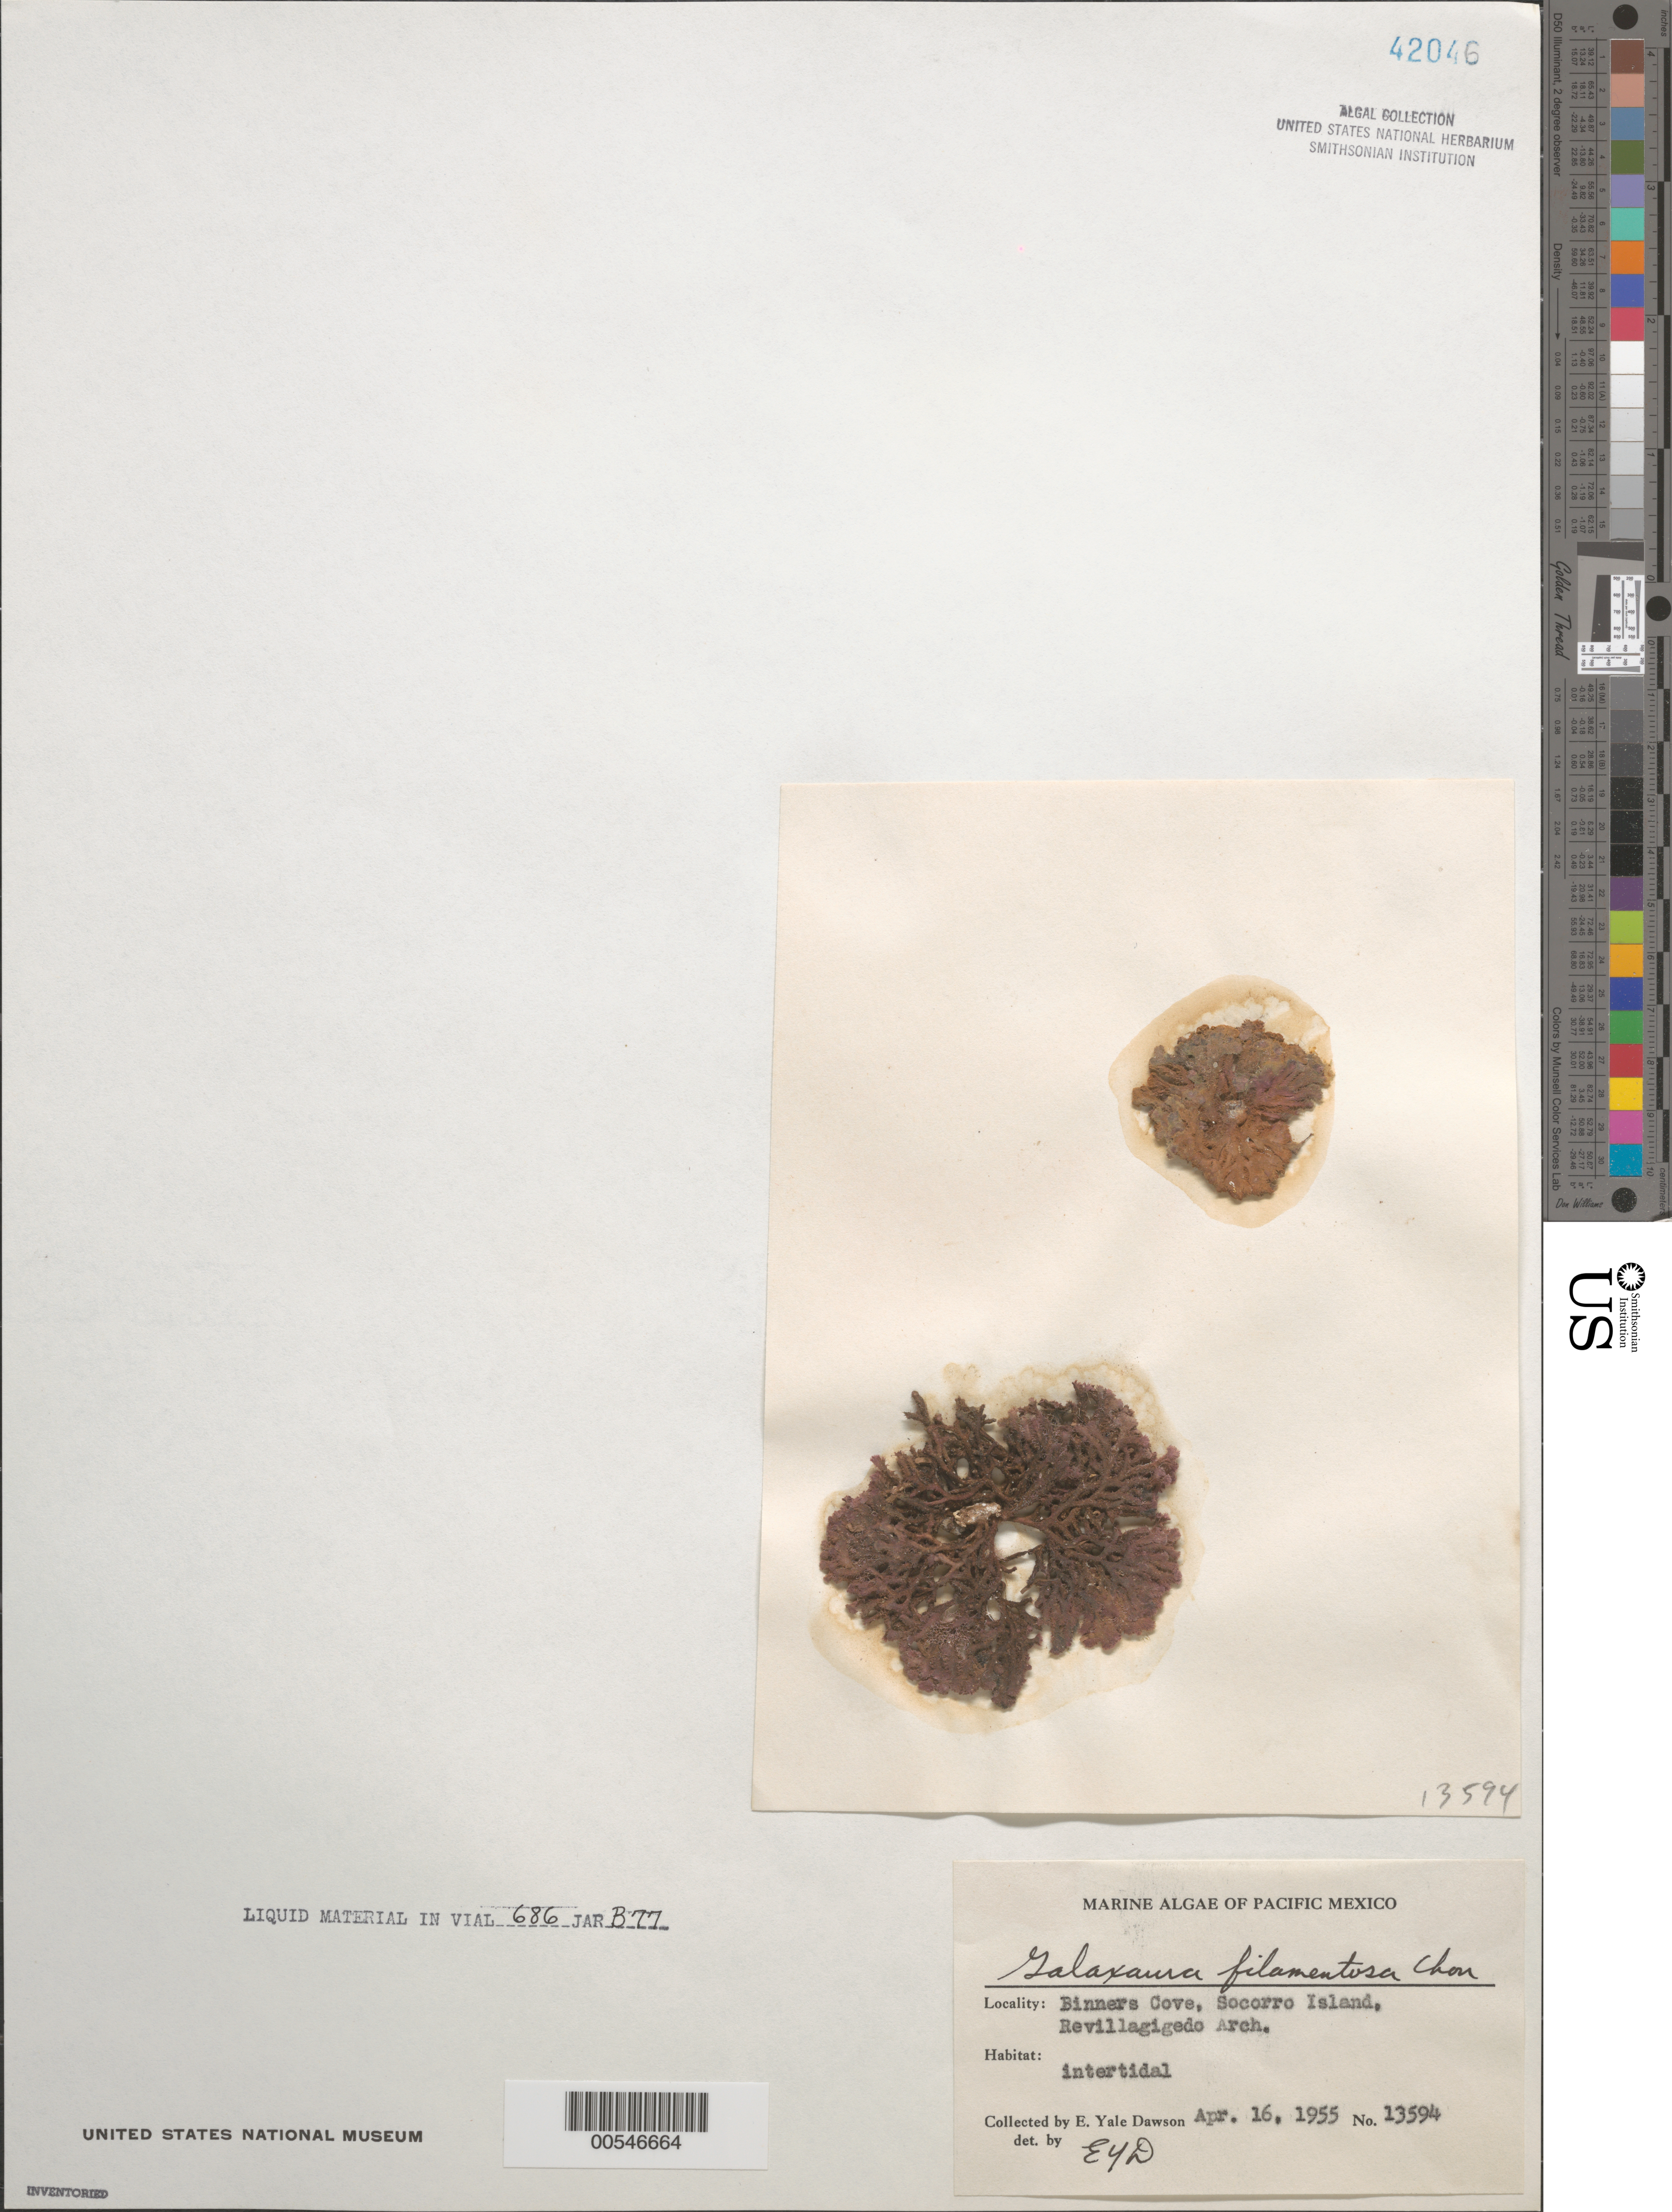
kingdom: Plantae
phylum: Rhodophyta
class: Florideophyceae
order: Nemaliales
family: Galaxauraceae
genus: Galaxaura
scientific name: Galaxaura filamentosa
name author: R.C.Y. Chou in W.R. Taylor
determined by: Dawson, E. Y.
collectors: E. Y. Dawson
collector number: EYD 13594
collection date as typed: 16 Apr 1955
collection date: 1955-04-16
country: Mexico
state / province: Colima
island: Isla Socorro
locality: Binners Cove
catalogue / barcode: US 42046